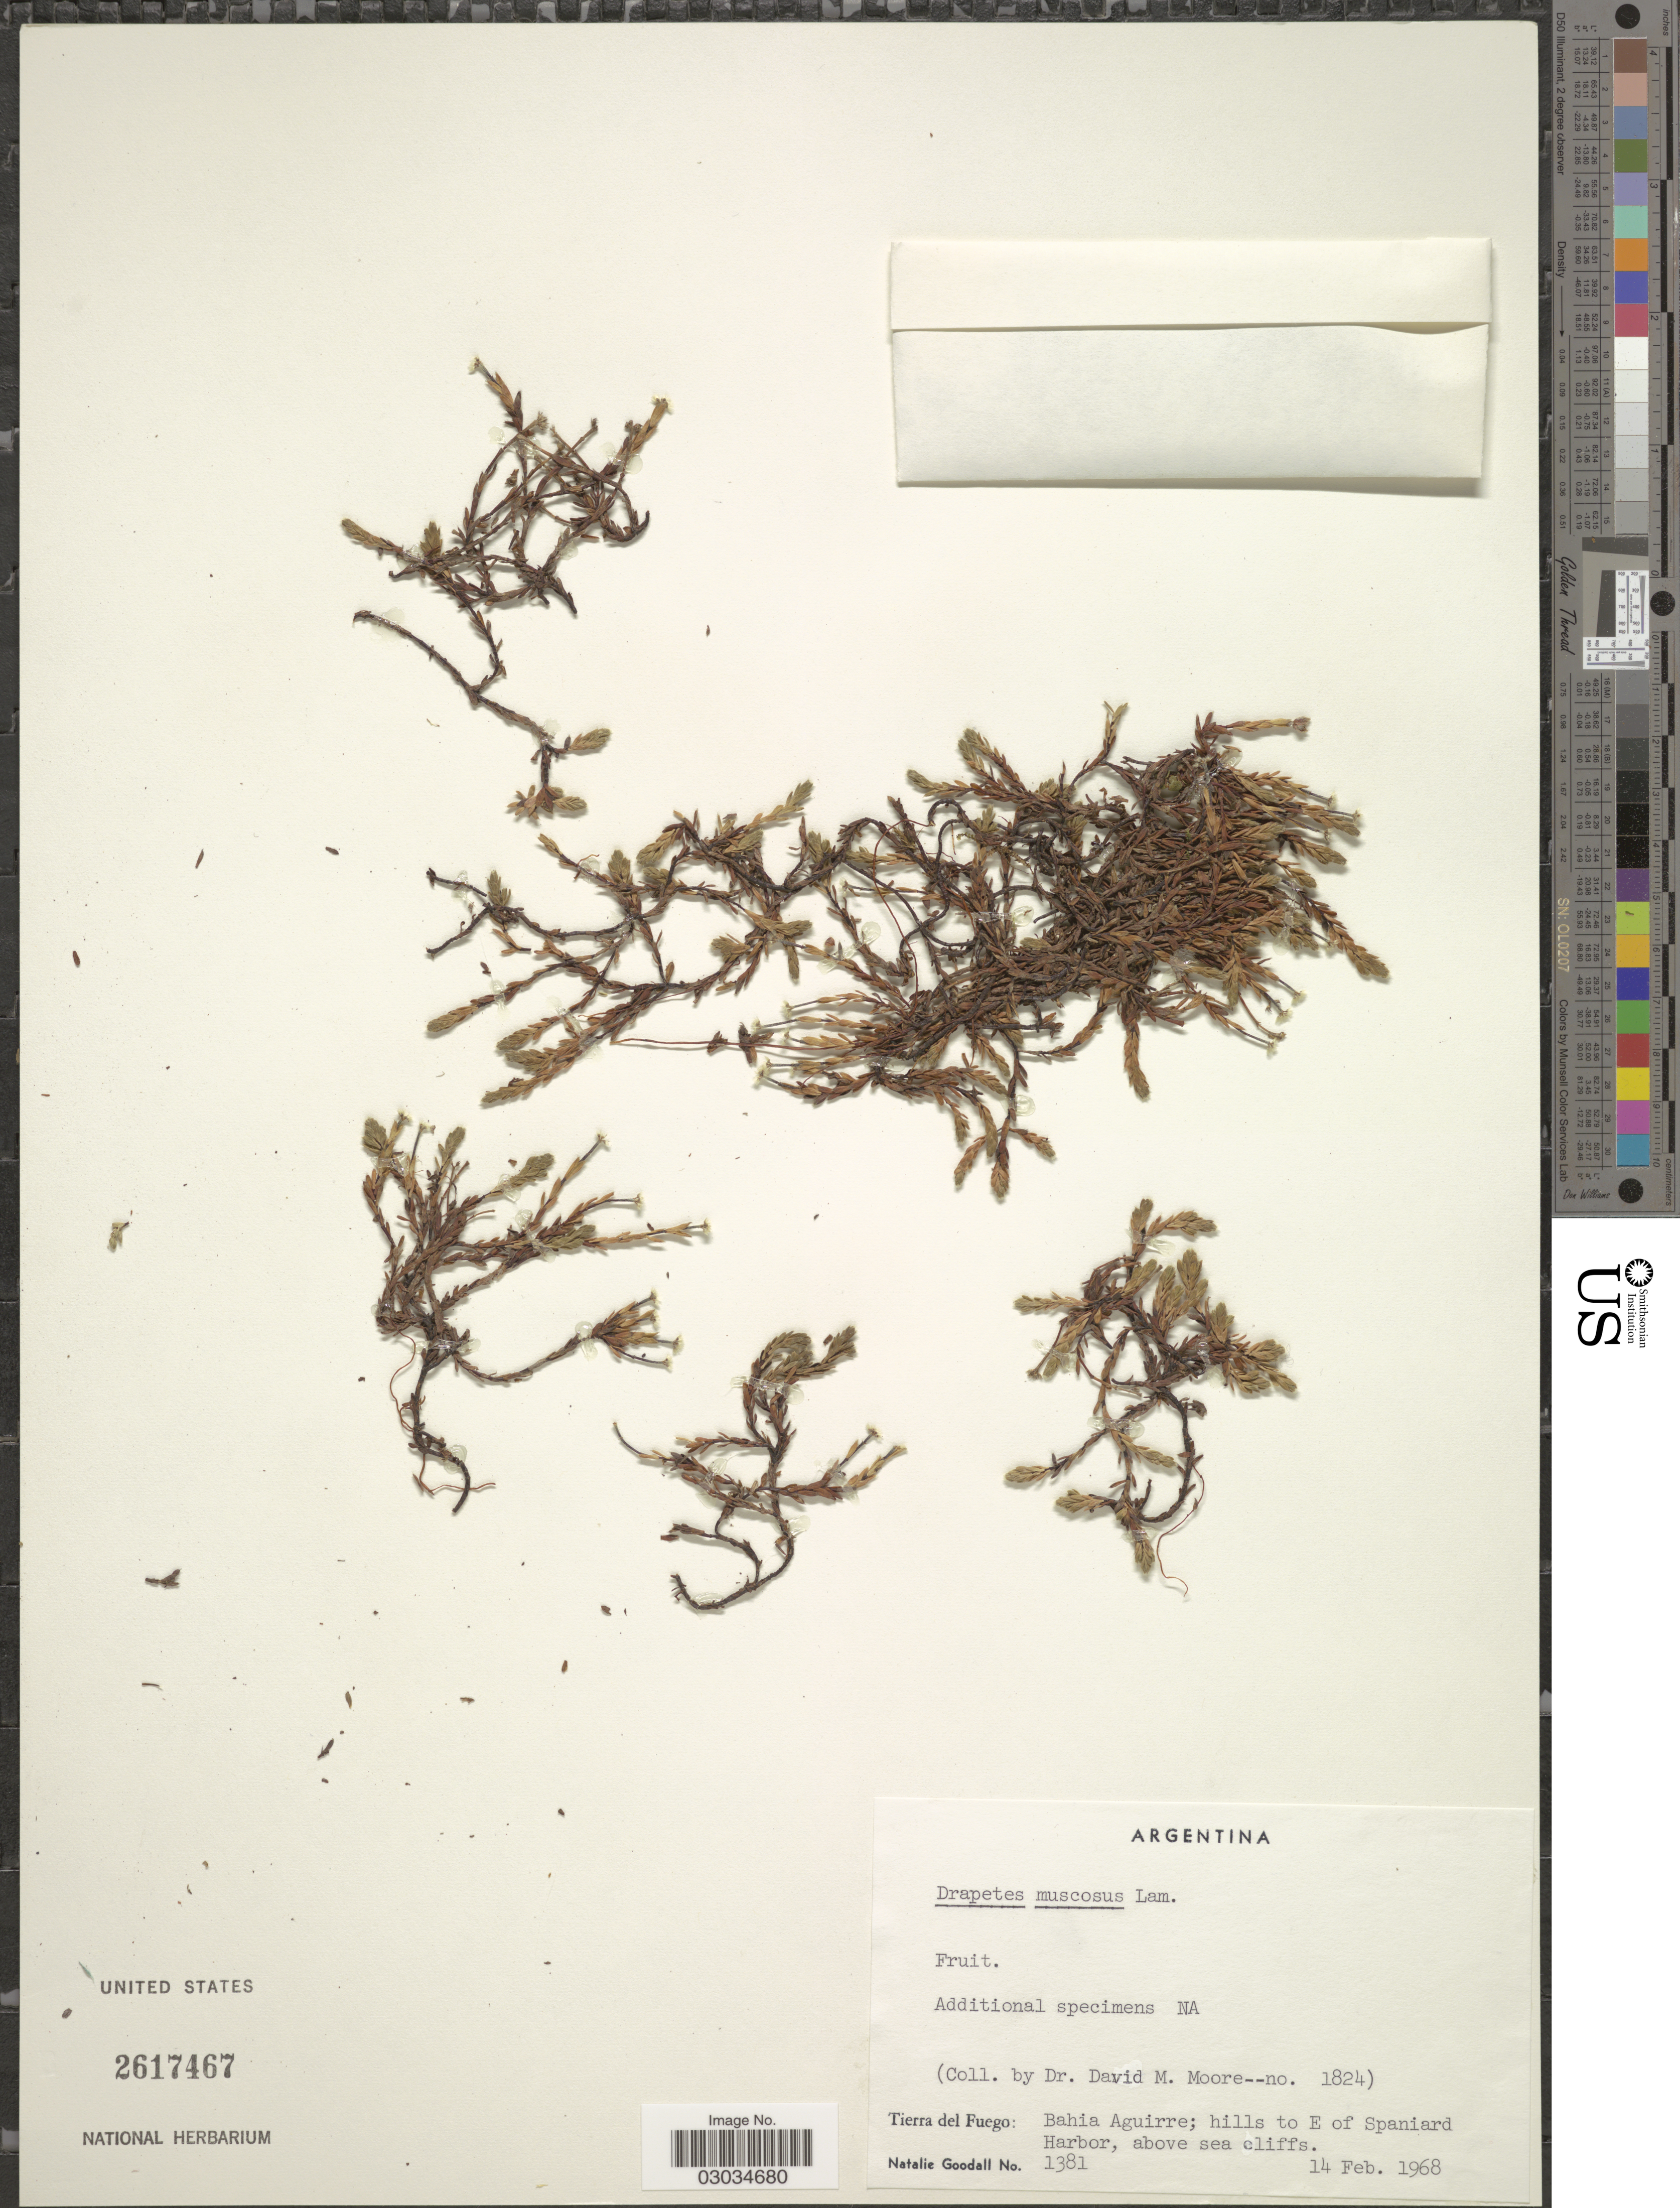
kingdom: Plantae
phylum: Tracheophyta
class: Magnoliopsida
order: Malvales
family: Thymelaeaceae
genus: Drapetes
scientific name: Drapetes muscosus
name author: Lam.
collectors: D. Moore & N. Goodall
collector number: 1824/1381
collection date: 1968-02-14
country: Argentina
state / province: Tierra del Fuego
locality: Bahia Aguirre; hills to E of Spaniard Harbor, above sea cliffs.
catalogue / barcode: US 2617467